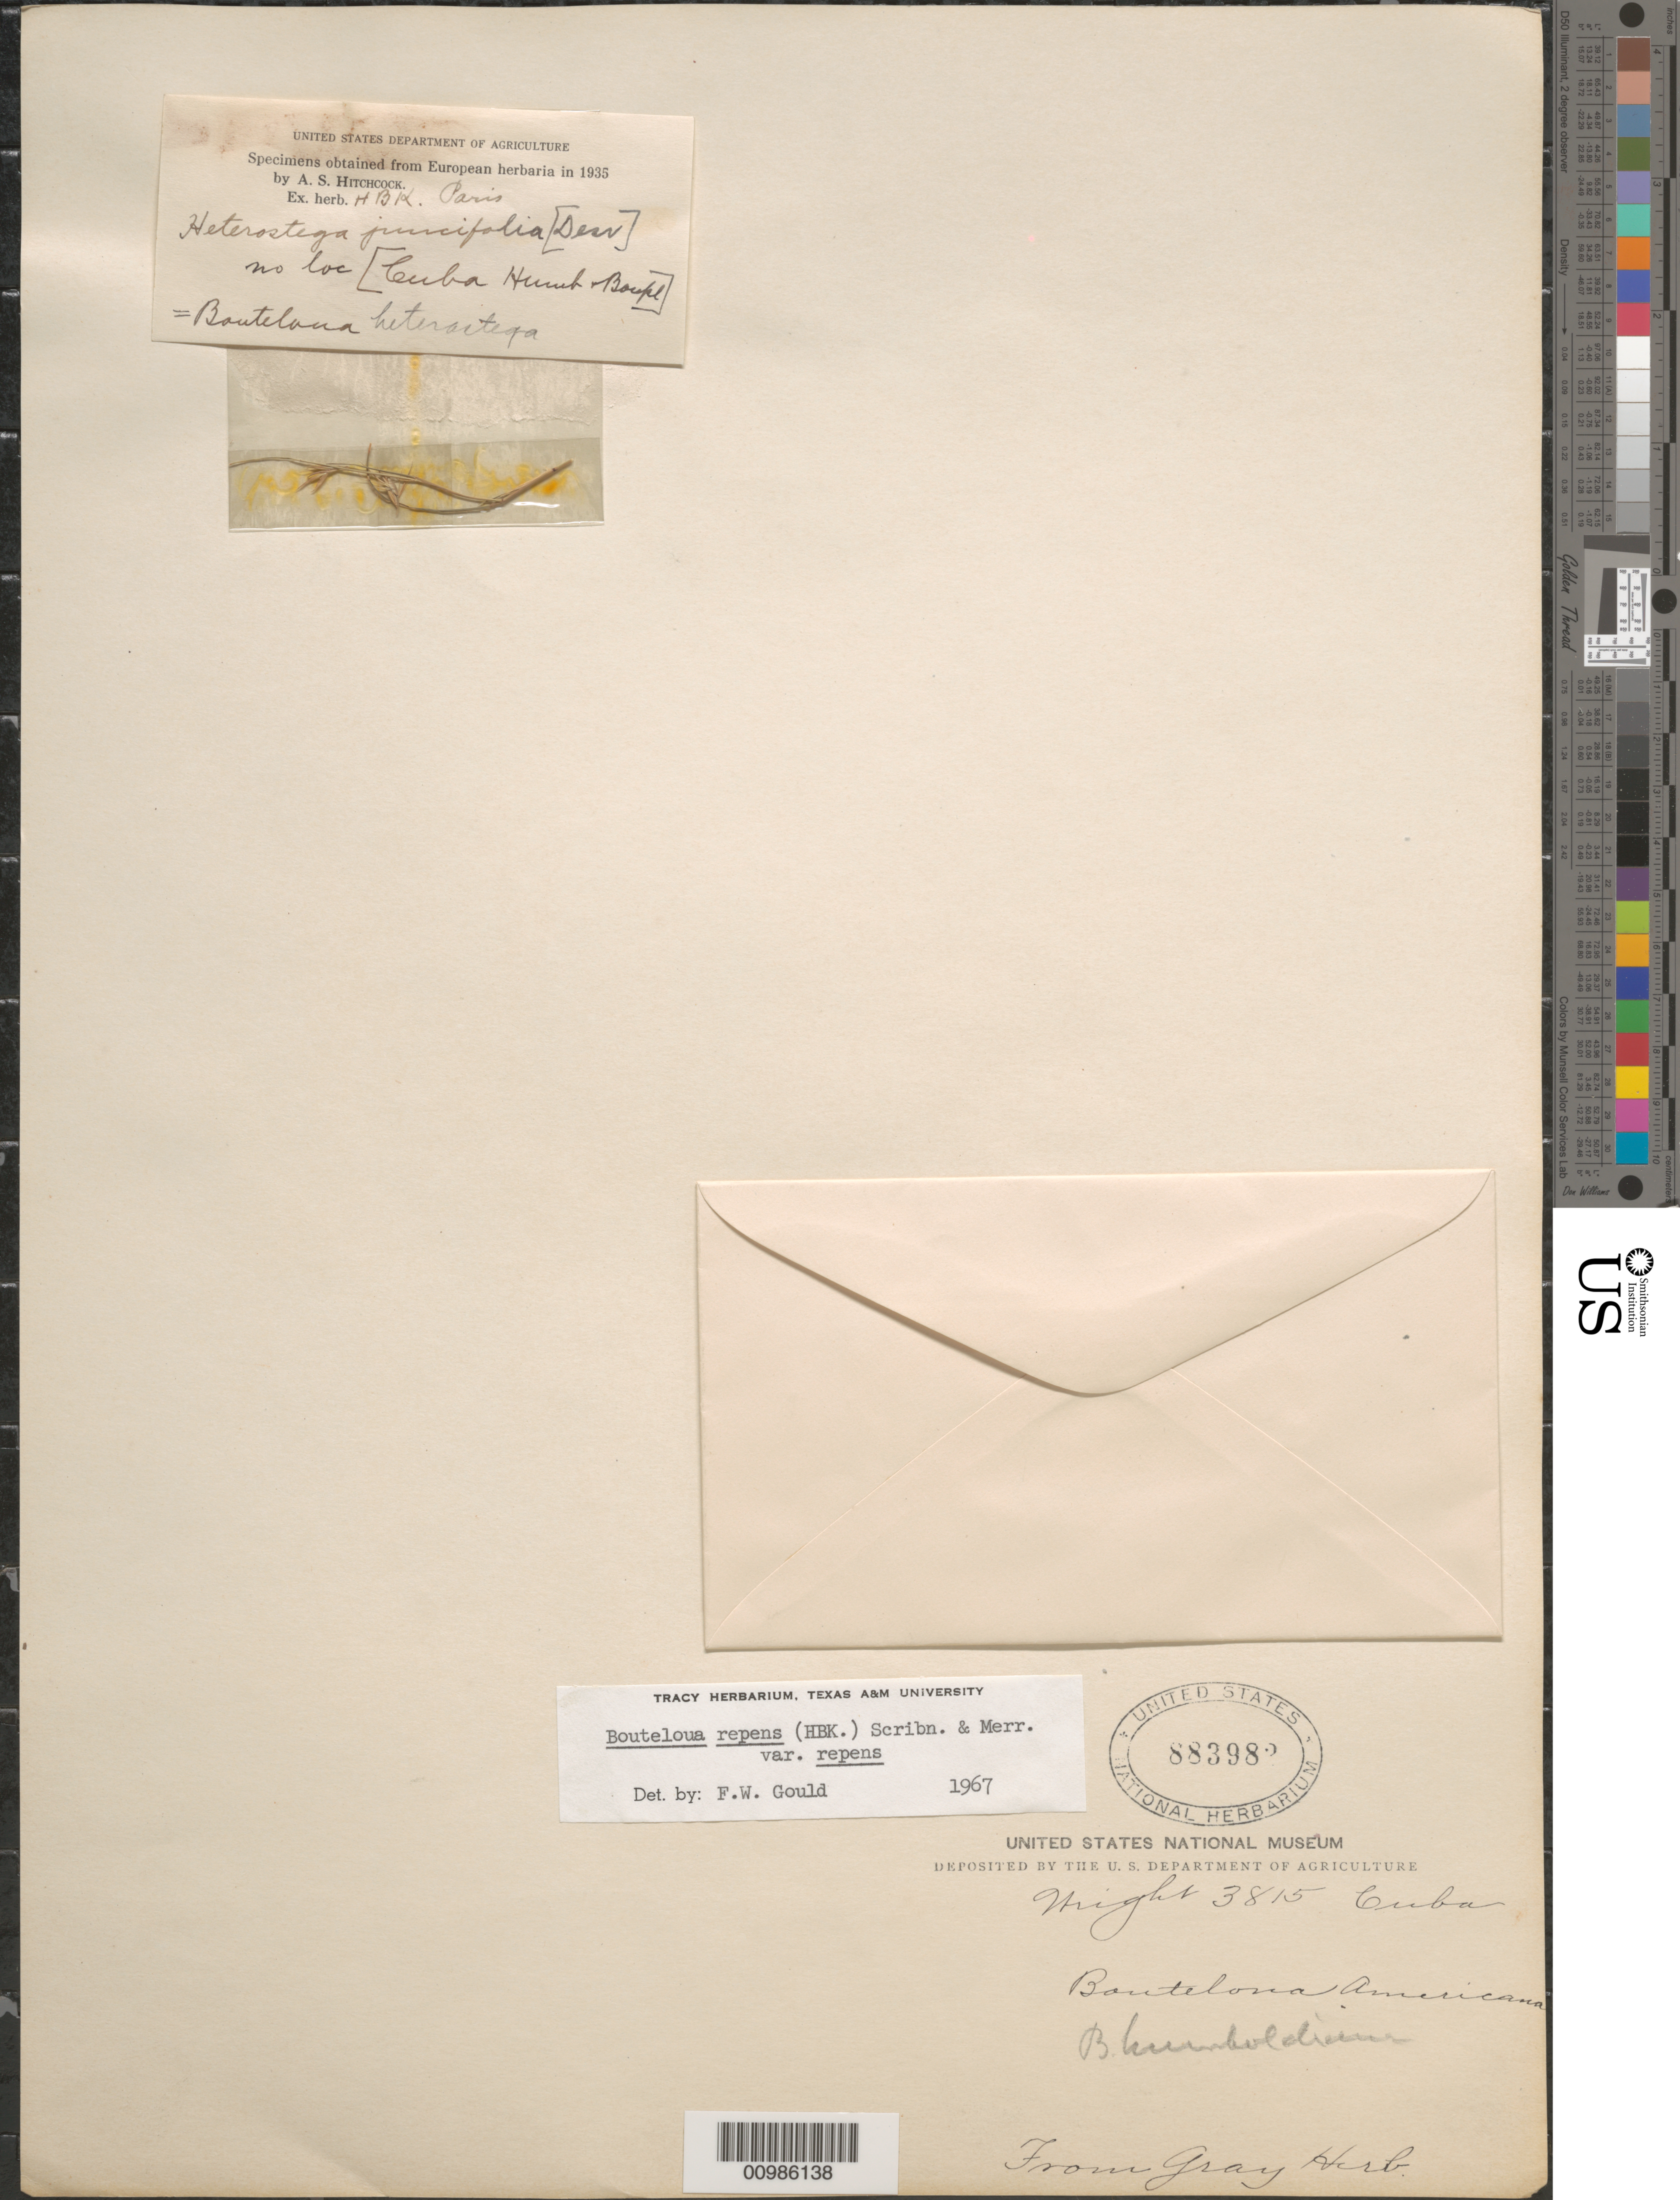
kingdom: Plantae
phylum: Tracheophyta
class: Liliopsida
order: Poales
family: Poaceae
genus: Bouteloua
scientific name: Bouteloua repens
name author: (Kunth) Scribn. & Merr.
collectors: C. Wright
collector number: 3815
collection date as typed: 1800 to 1899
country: Cuba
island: Cuba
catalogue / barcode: US 883983